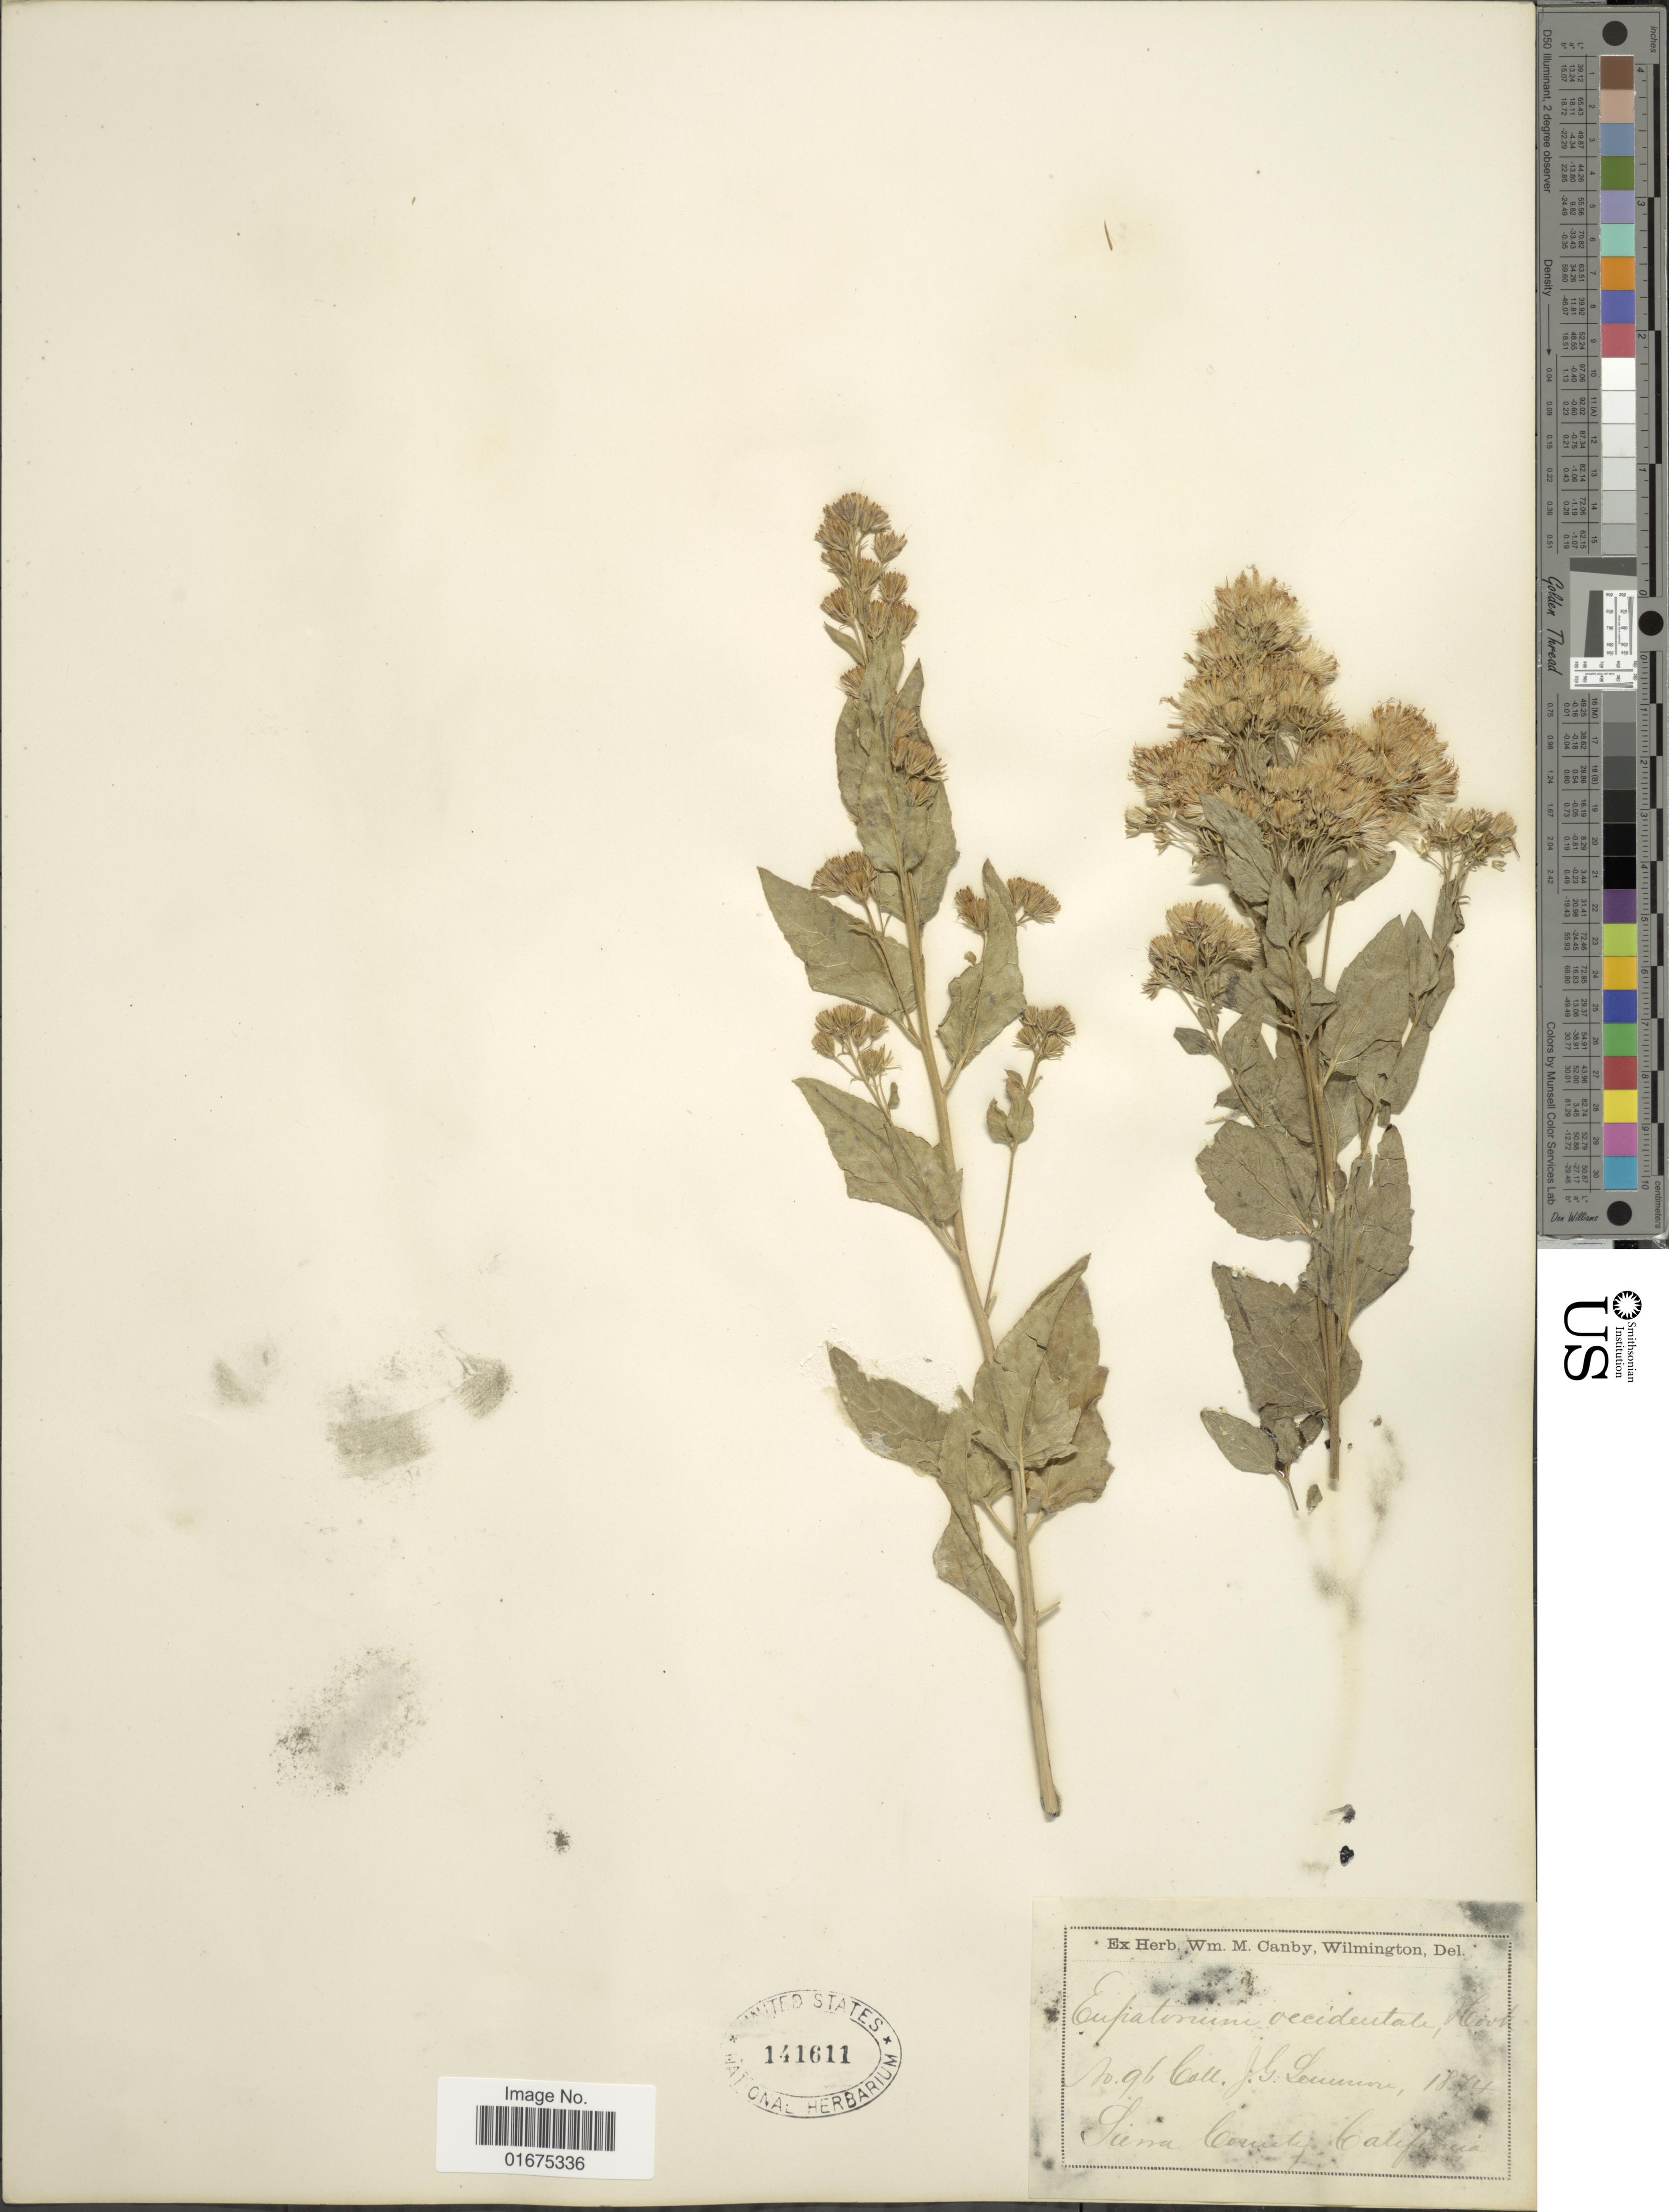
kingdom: Plantae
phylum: Tracheophyta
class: Magnoliopsida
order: Asterales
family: Asteraceae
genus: Ageratina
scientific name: Ageratina occidentalis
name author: (Hook.) R.M. King & H. Rob.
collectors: J. Lemmon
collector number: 96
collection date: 1874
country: United States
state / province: California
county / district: Sierra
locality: Sierra County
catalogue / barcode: US 141611